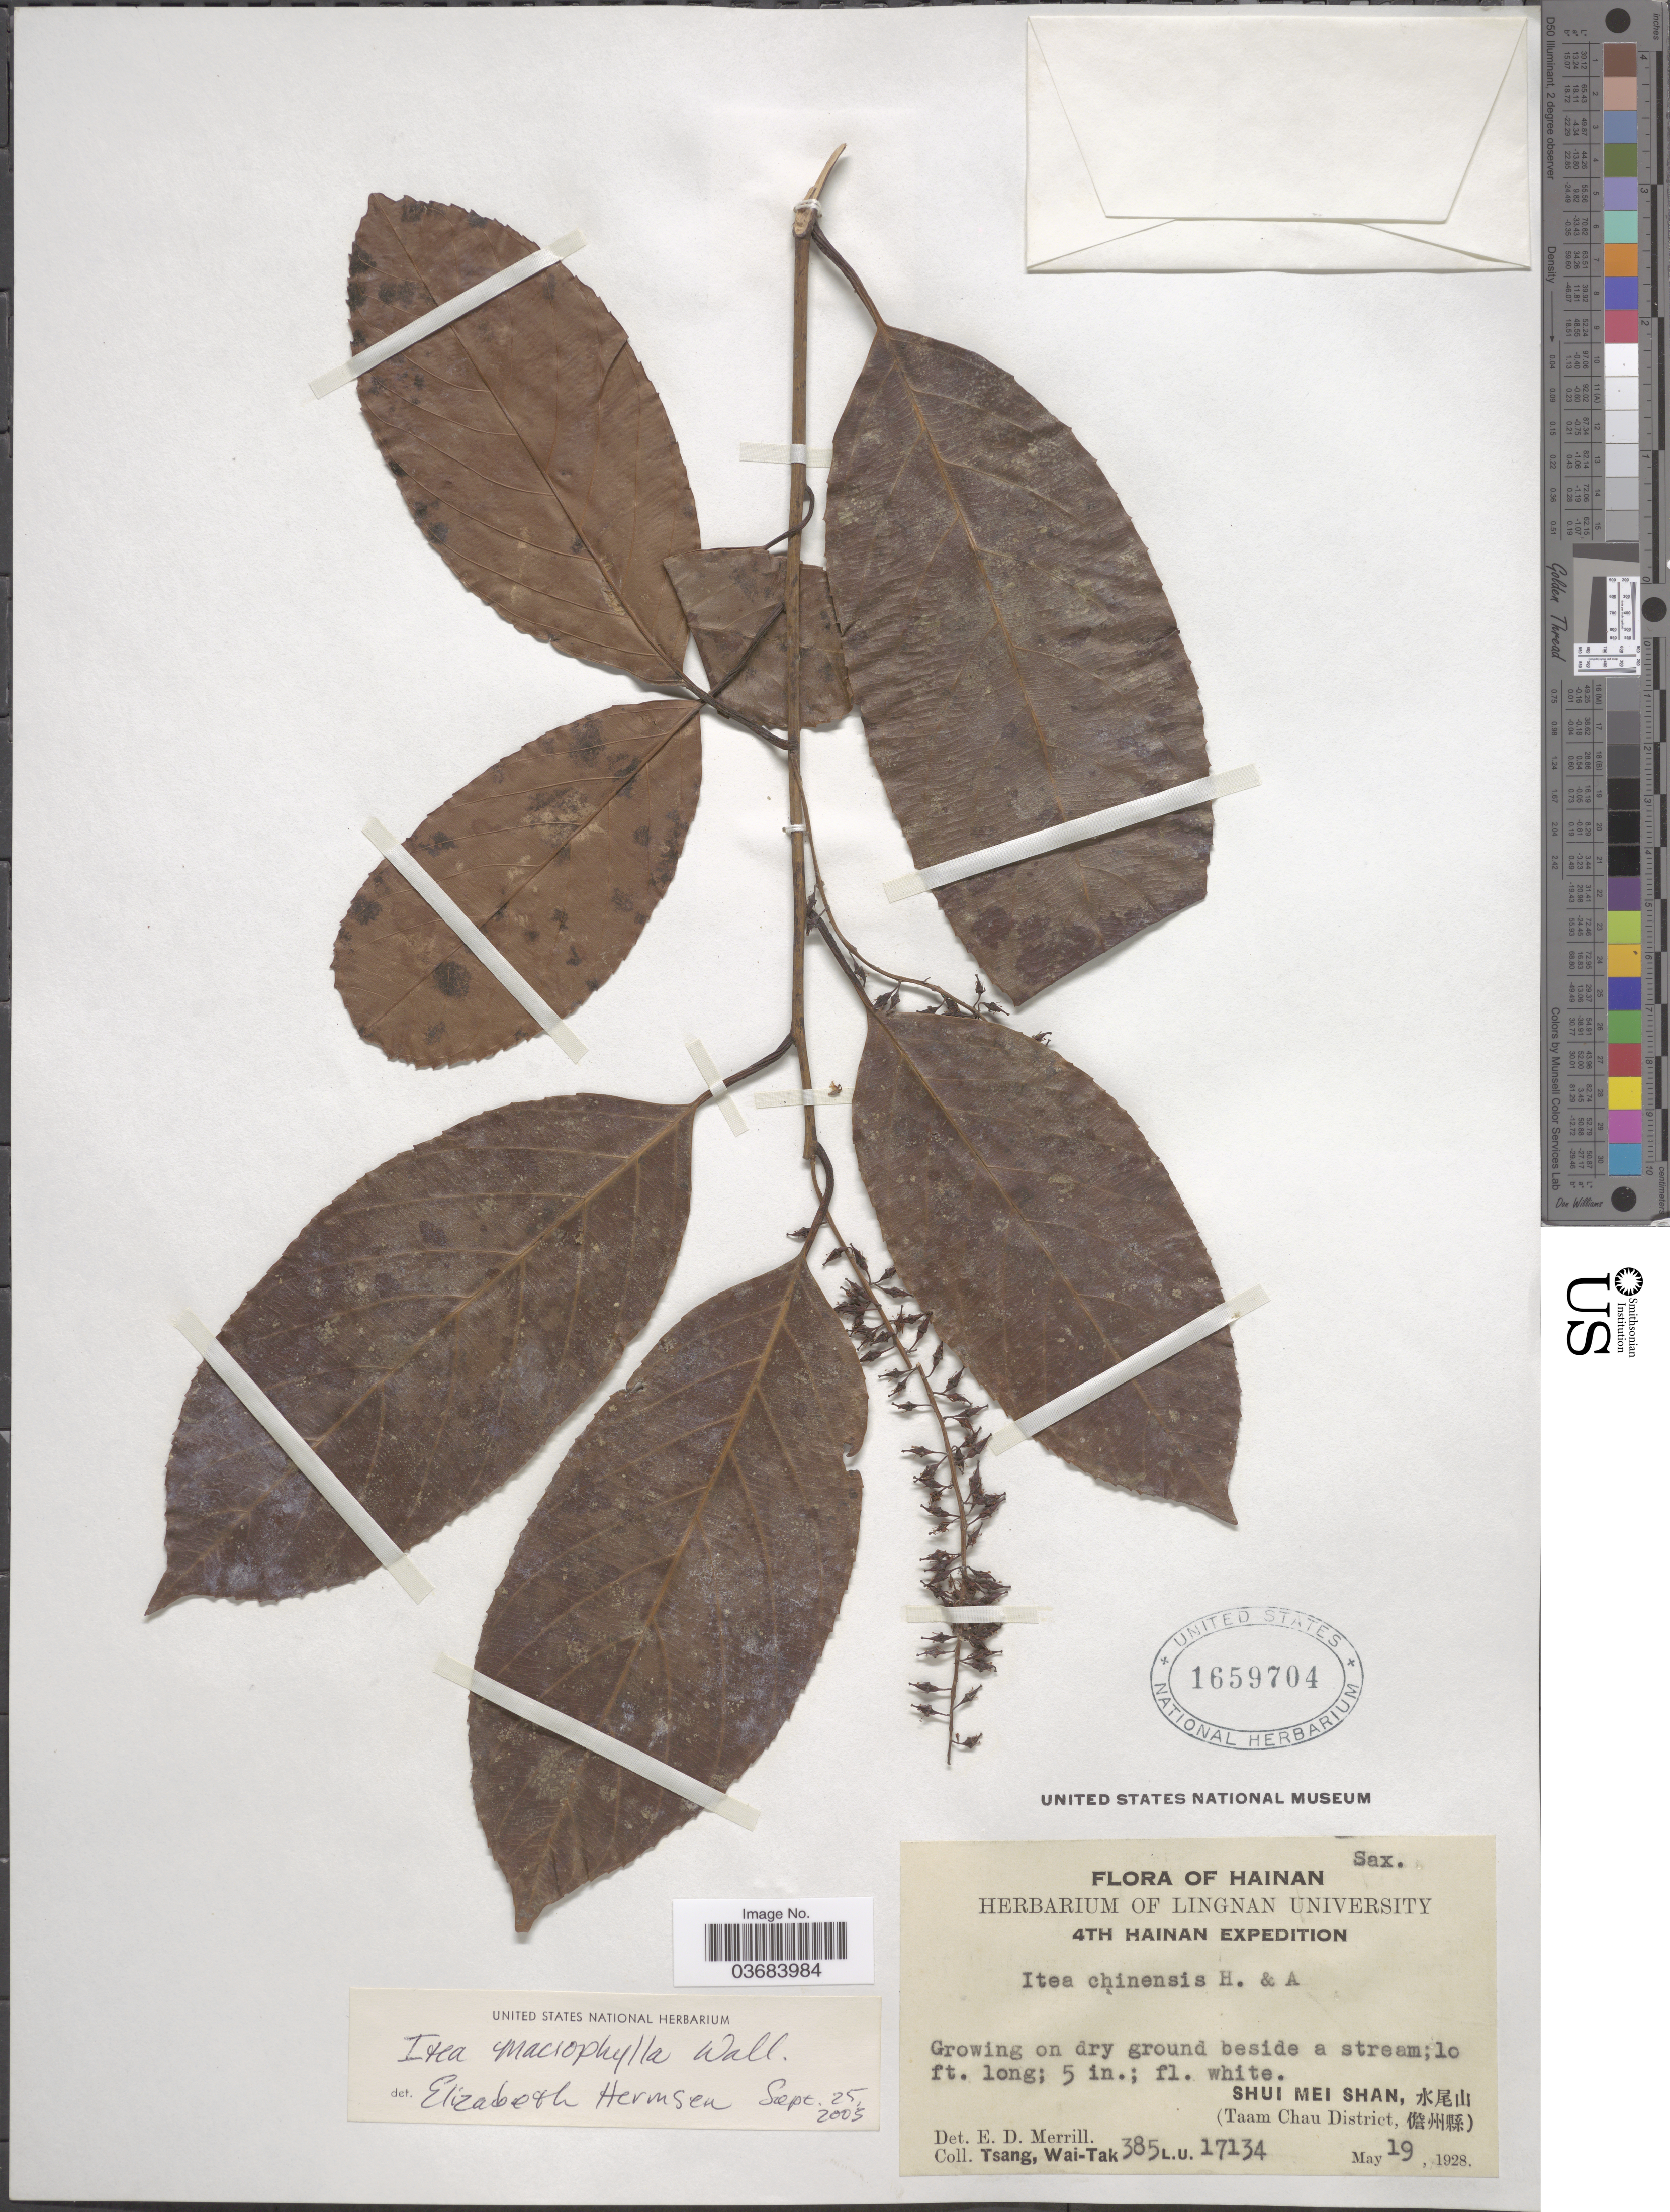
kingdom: Plantae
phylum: Tracheophyta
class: Magnoliopsida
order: Saxifragales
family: Iteaceae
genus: Itea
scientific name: Itea macrophylla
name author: Wall.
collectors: W. T. Tsang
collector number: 385 L.U. 17134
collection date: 1928-05-19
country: China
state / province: Hainan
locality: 4th Hainan E[Foreign script]pedition. Shui Mei Shan, [Foreign script] (Taam Chau District, [Foreign script]).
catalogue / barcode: US 1659704